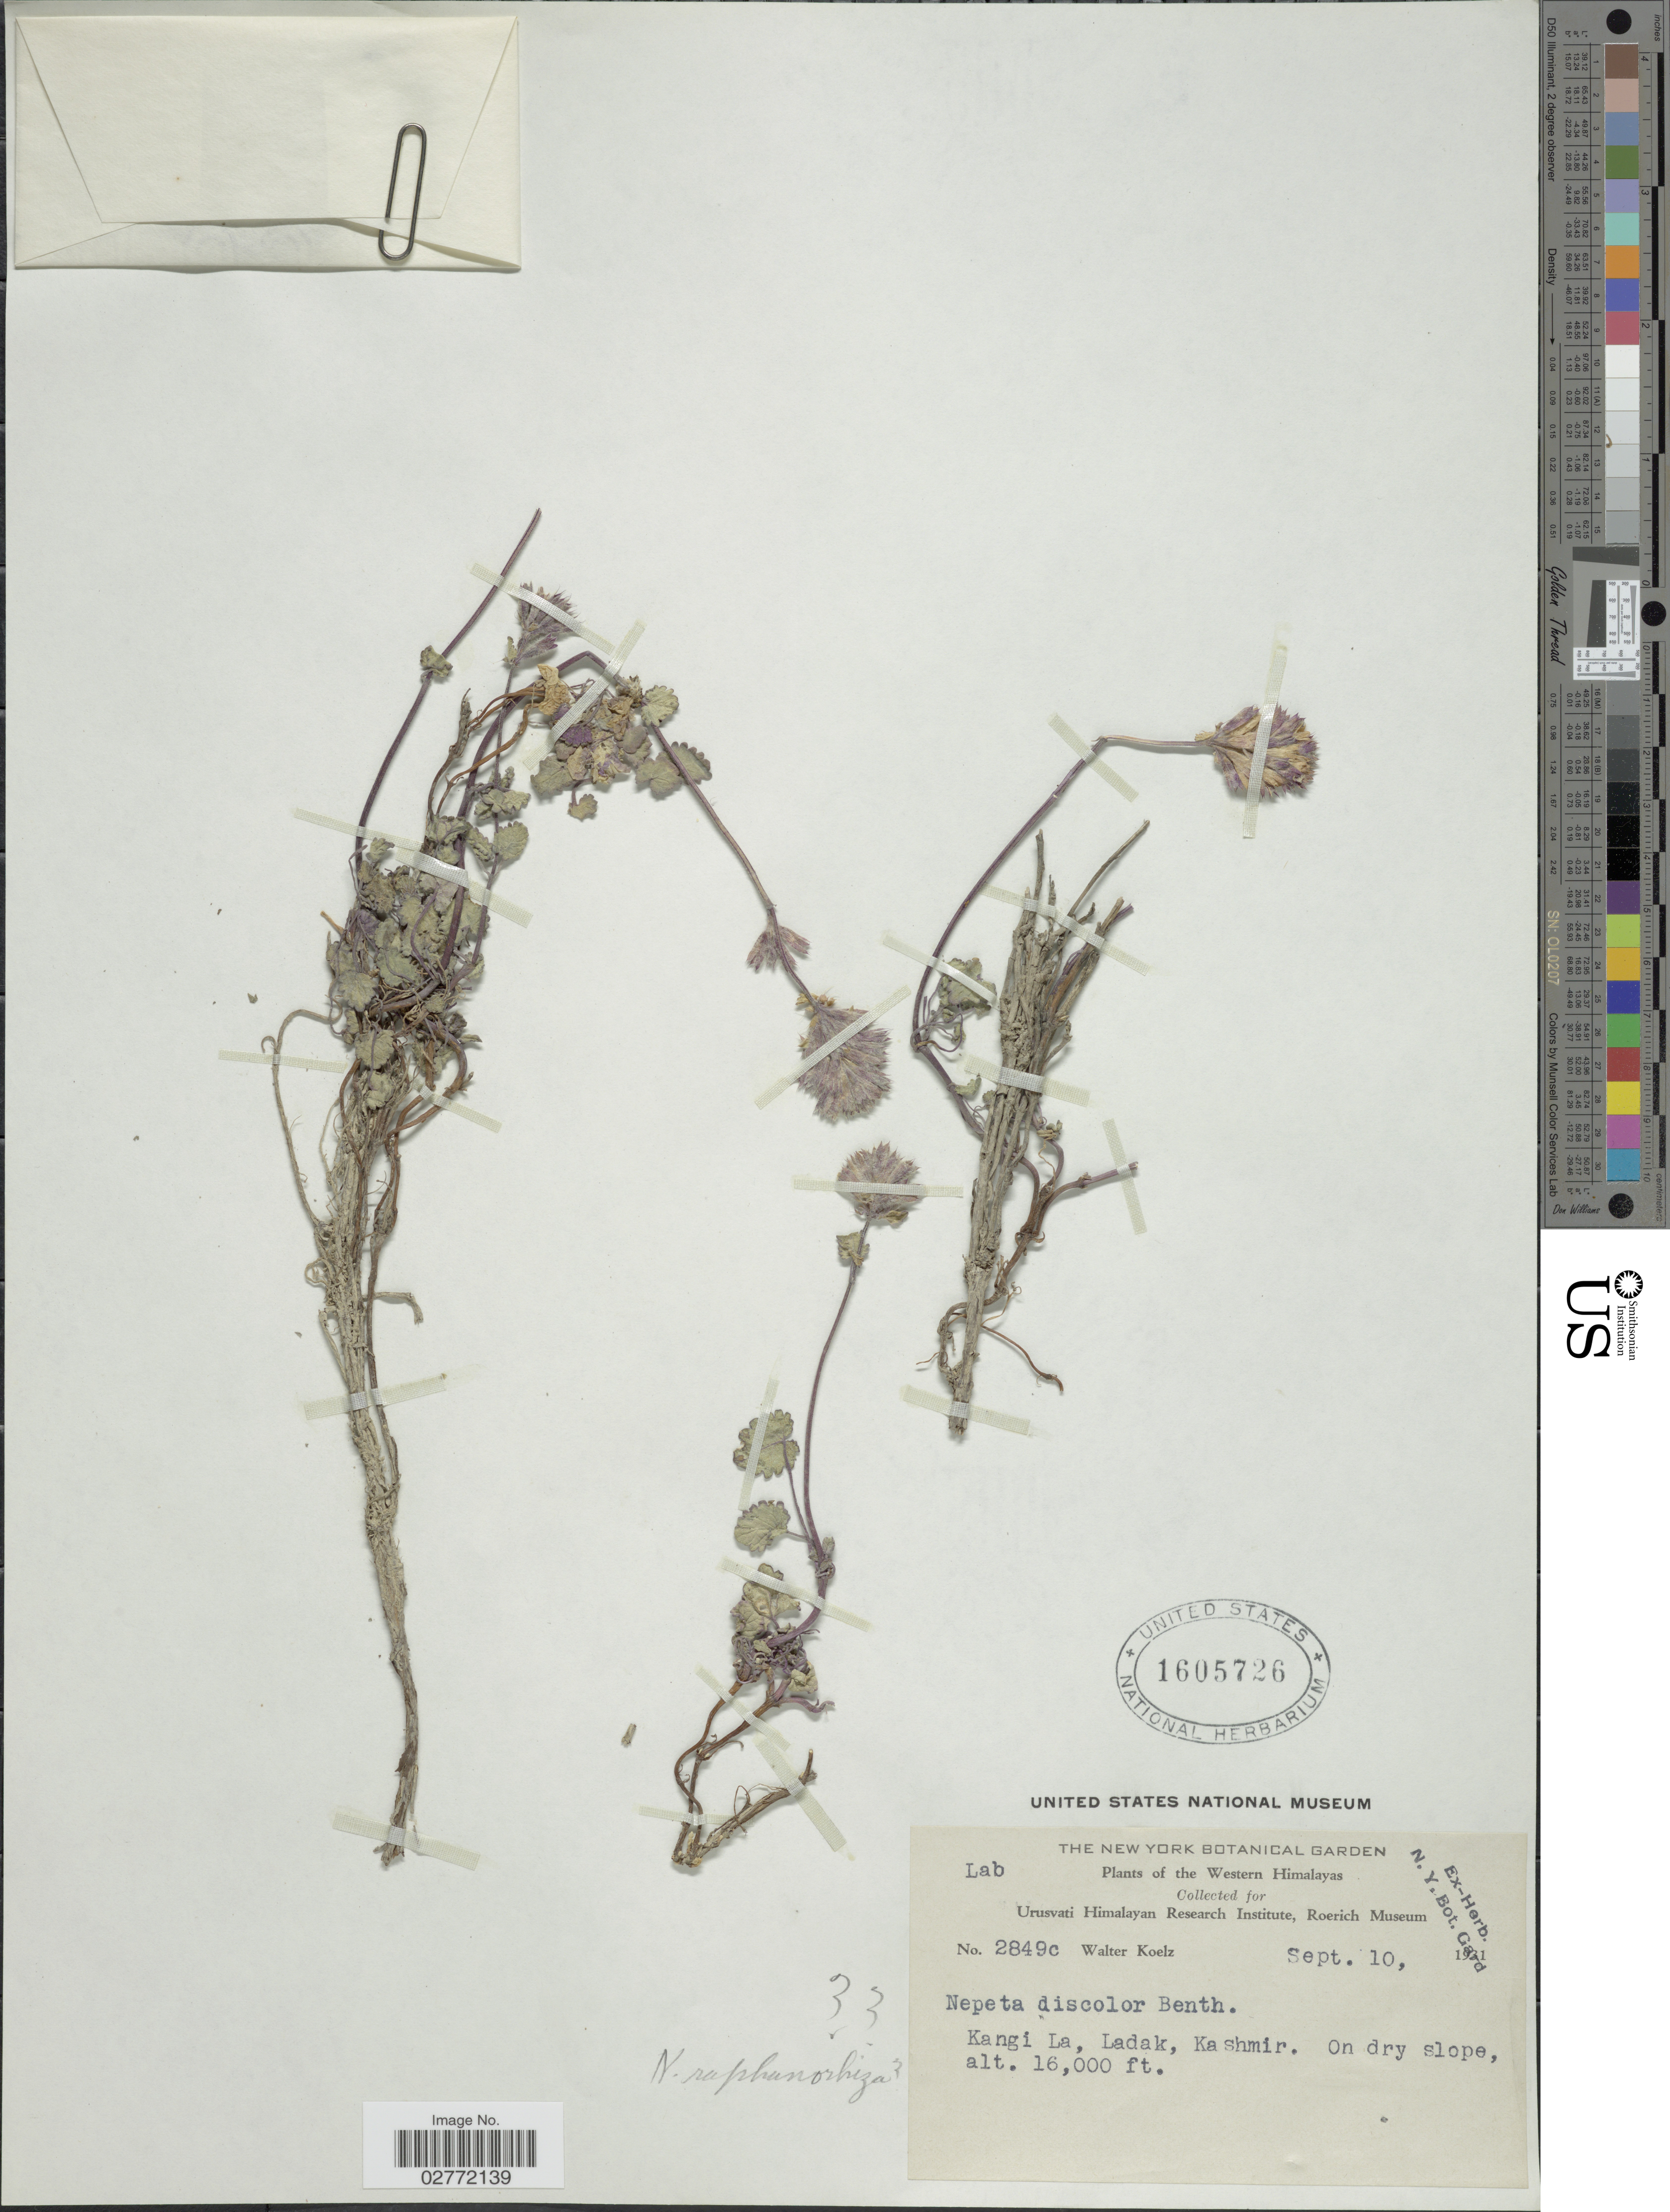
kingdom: Plantae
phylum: Tracheophyta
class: Magnoliopsida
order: Lamiales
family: Lamiaceae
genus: Nepeta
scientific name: Nepeta raphanorhiza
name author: Benth.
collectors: W. N. Koelz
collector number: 2849c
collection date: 1931-09-10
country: India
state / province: Ladakh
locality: Western Himalayas, Kangi La, Ladak, Kashmir.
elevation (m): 4877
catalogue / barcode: US 1605726